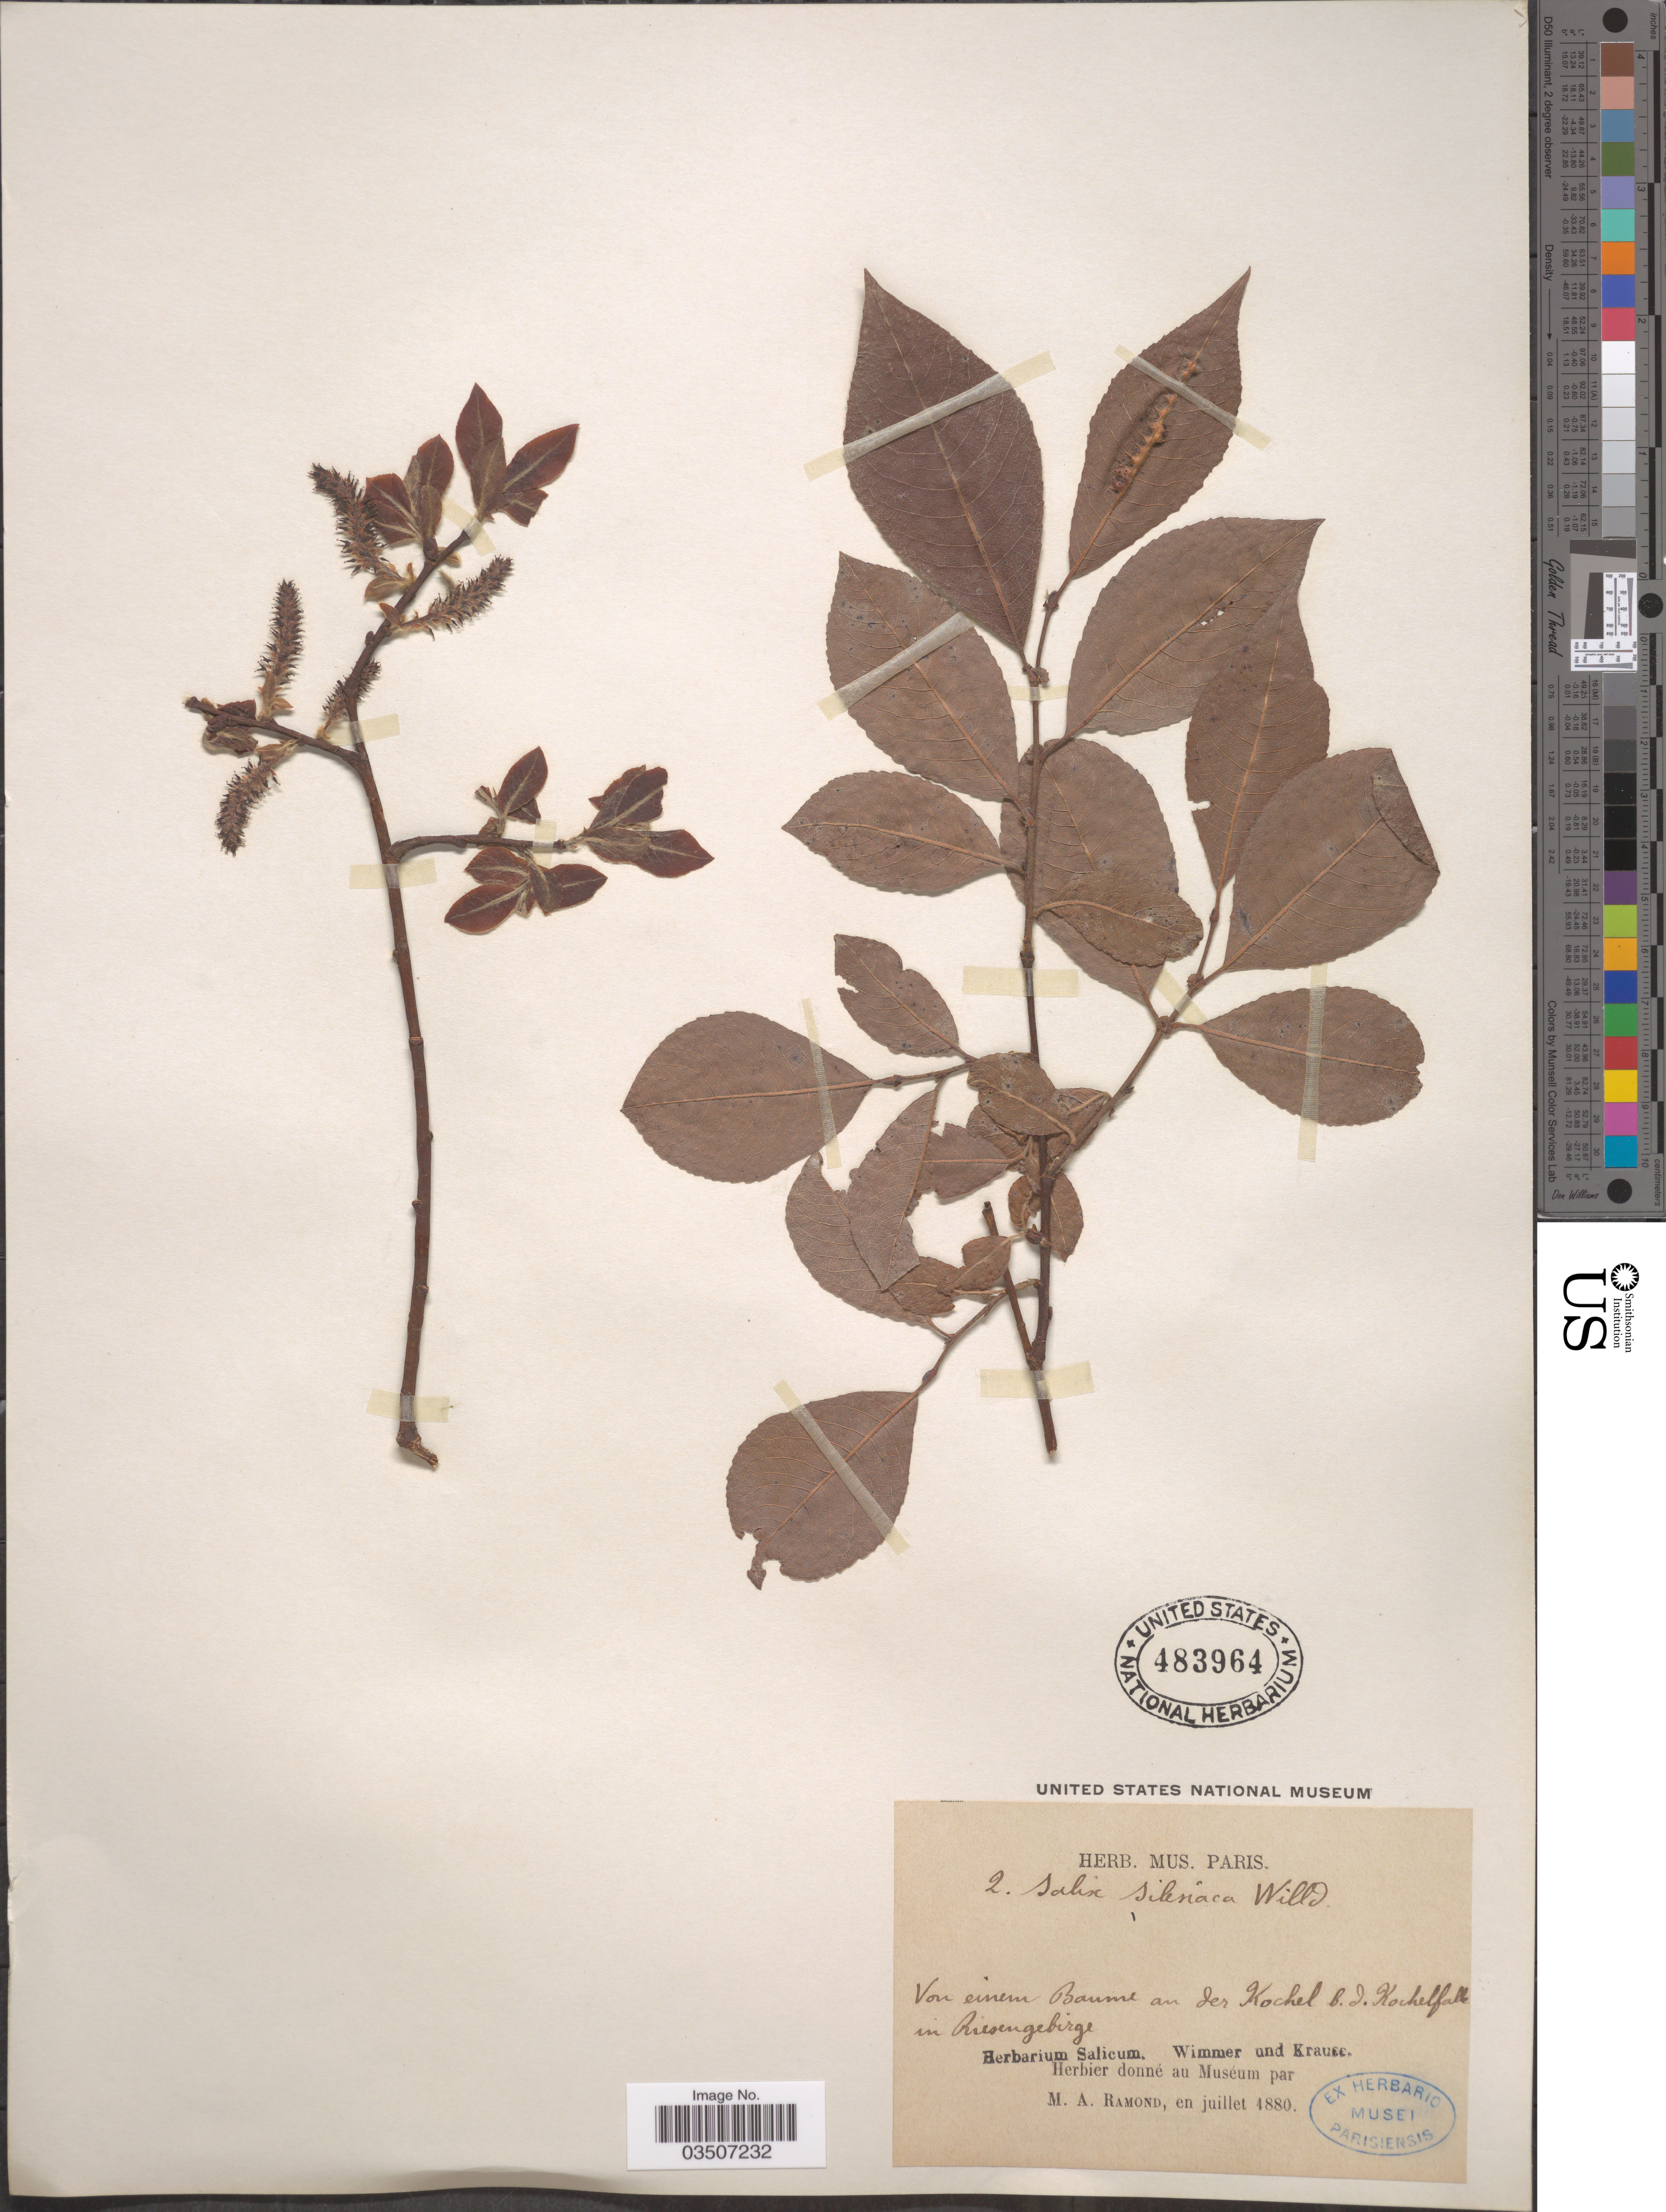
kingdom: Plantae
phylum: Tracheophyta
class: Magnoliopsida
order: Malpighiales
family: Salicaceae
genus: Salix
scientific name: Salix silesiaca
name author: Willd.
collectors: ex herb. Mus. Paris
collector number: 2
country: Poland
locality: Von einem Baume an der Kochel b. d. Kochelfalle in Riesengebirge.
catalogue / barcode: US 483964